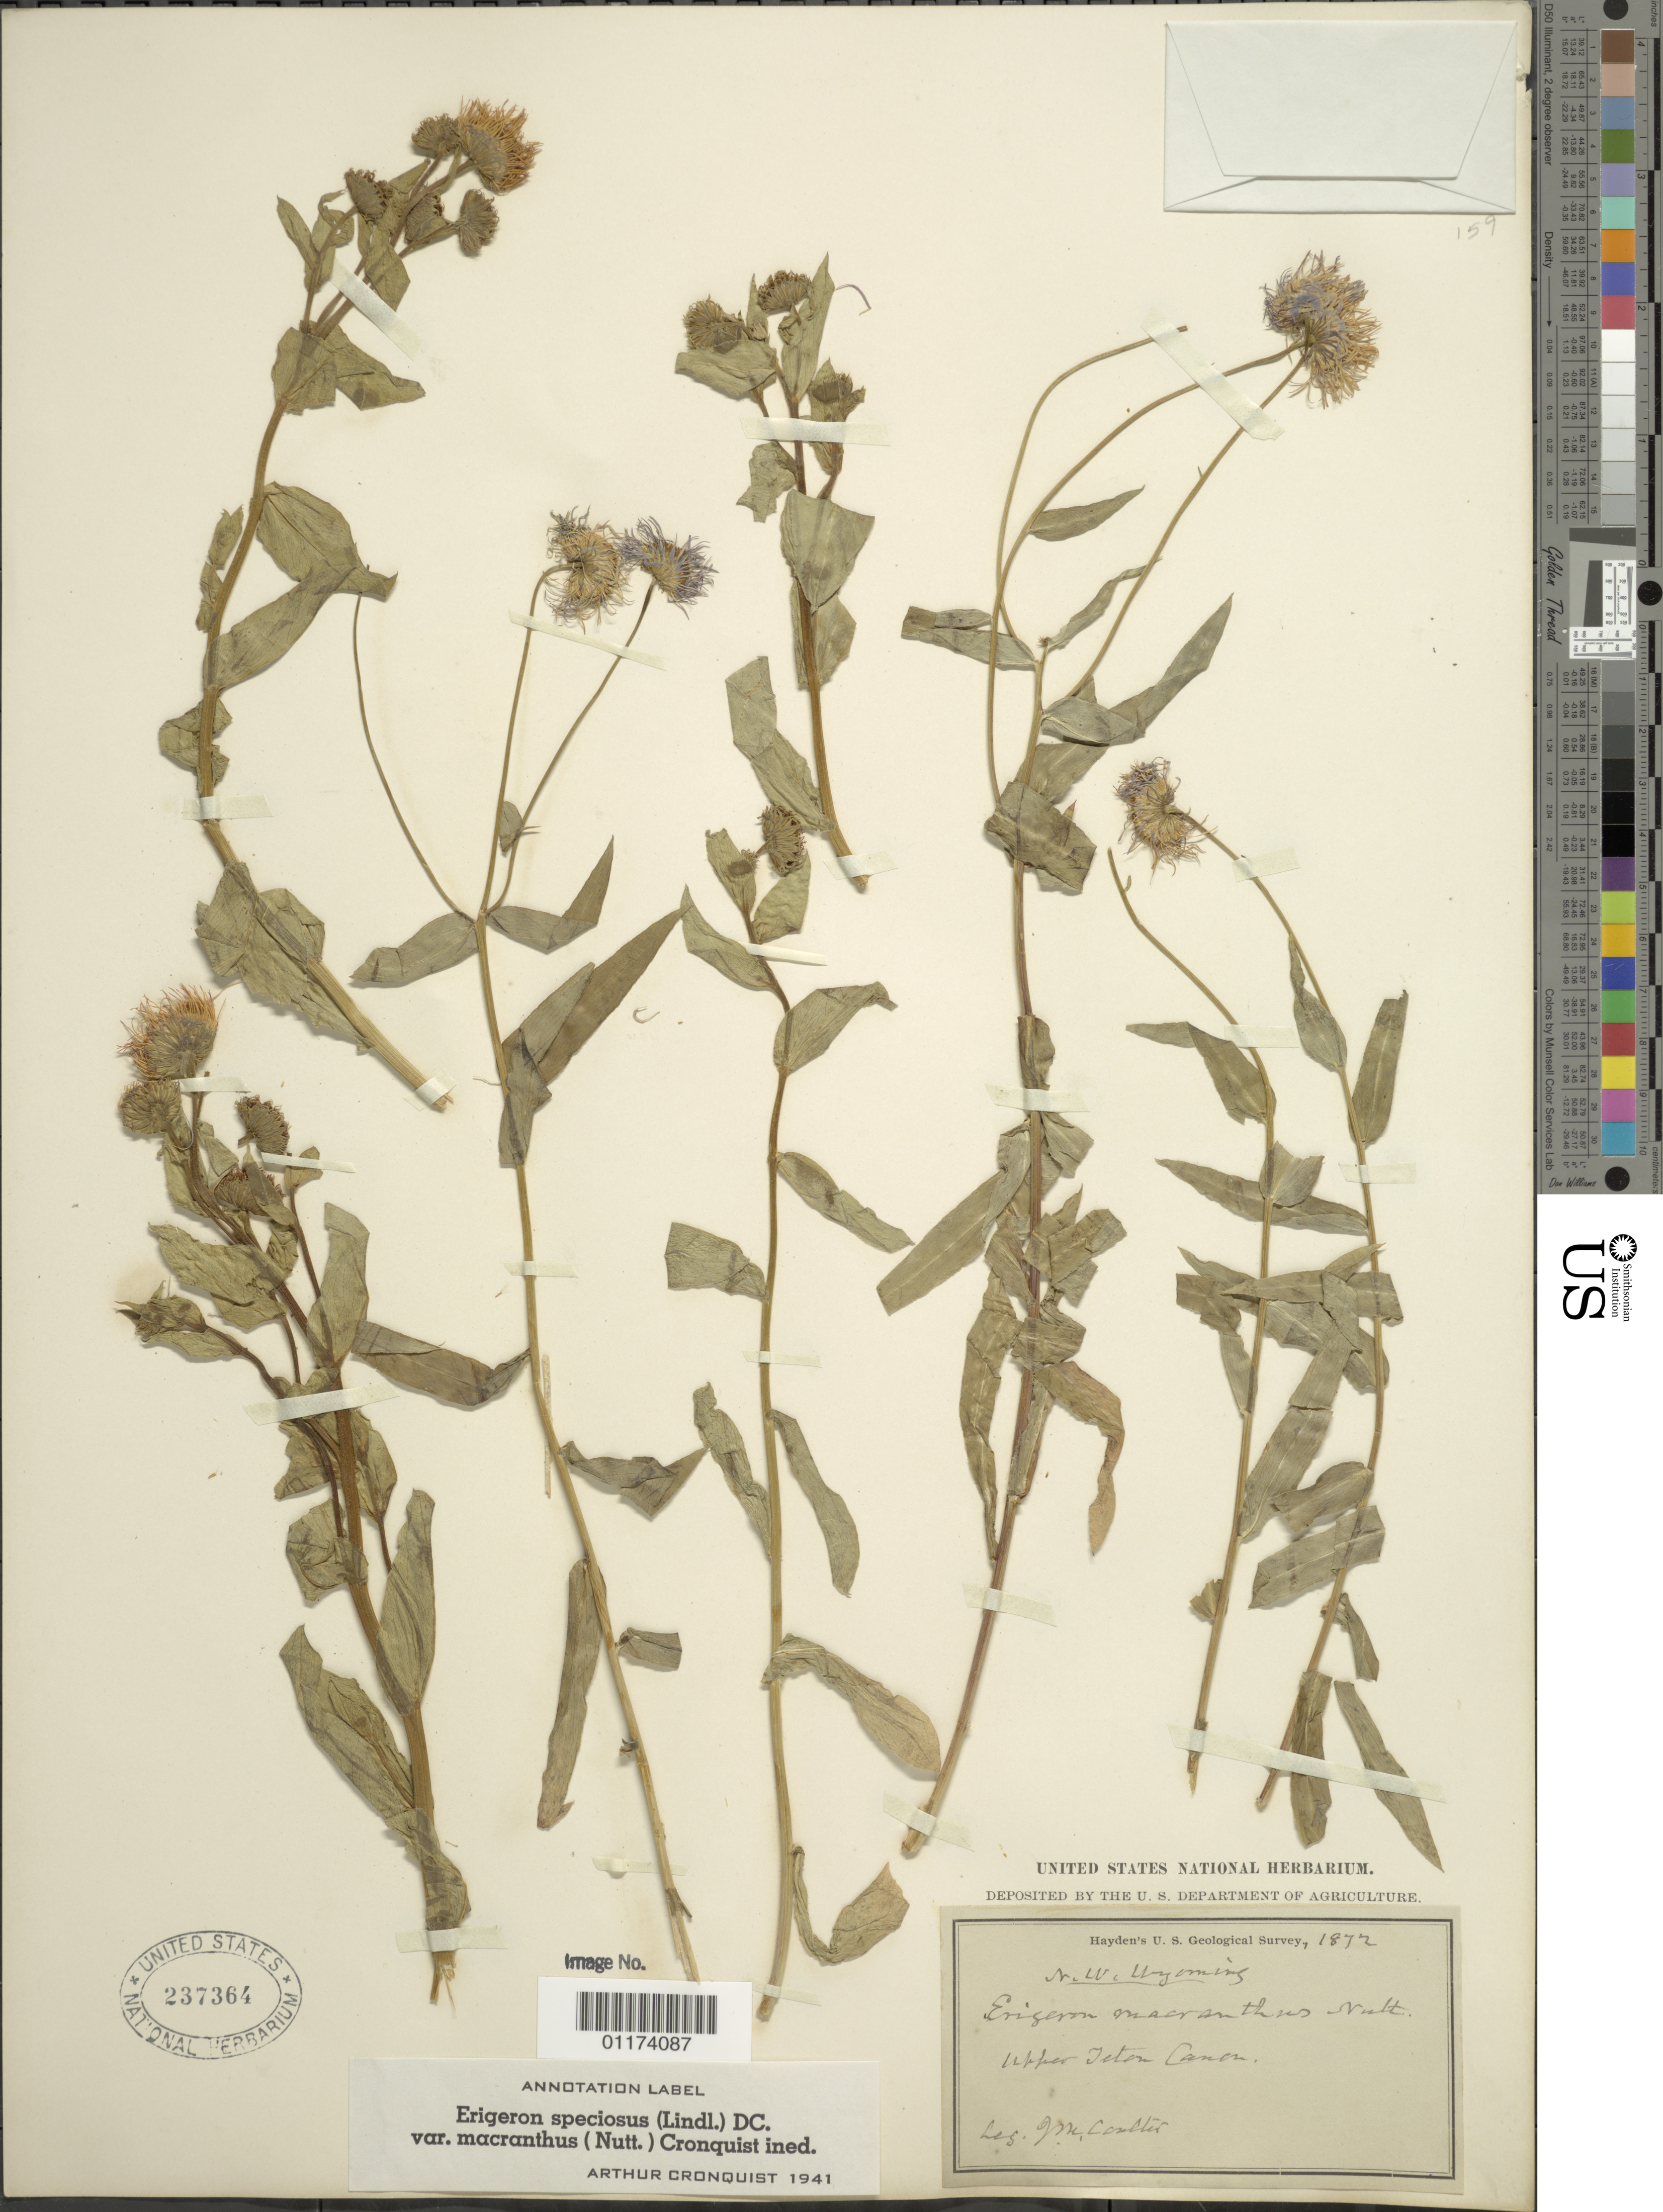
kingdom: Plantae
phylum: Tracheophyta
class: Magnoliopsida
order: Asterales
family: Asteraceae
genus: Erigeron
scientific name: Erigeron speciosus var. macranthus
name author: (Nutt.) Cronq.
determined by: Cronquist, A. J.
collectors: J. M. Coulter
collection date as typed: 1872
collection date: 1872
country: United States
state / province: Wyoming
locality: Upper Teton Canyon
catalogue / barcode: US 237364